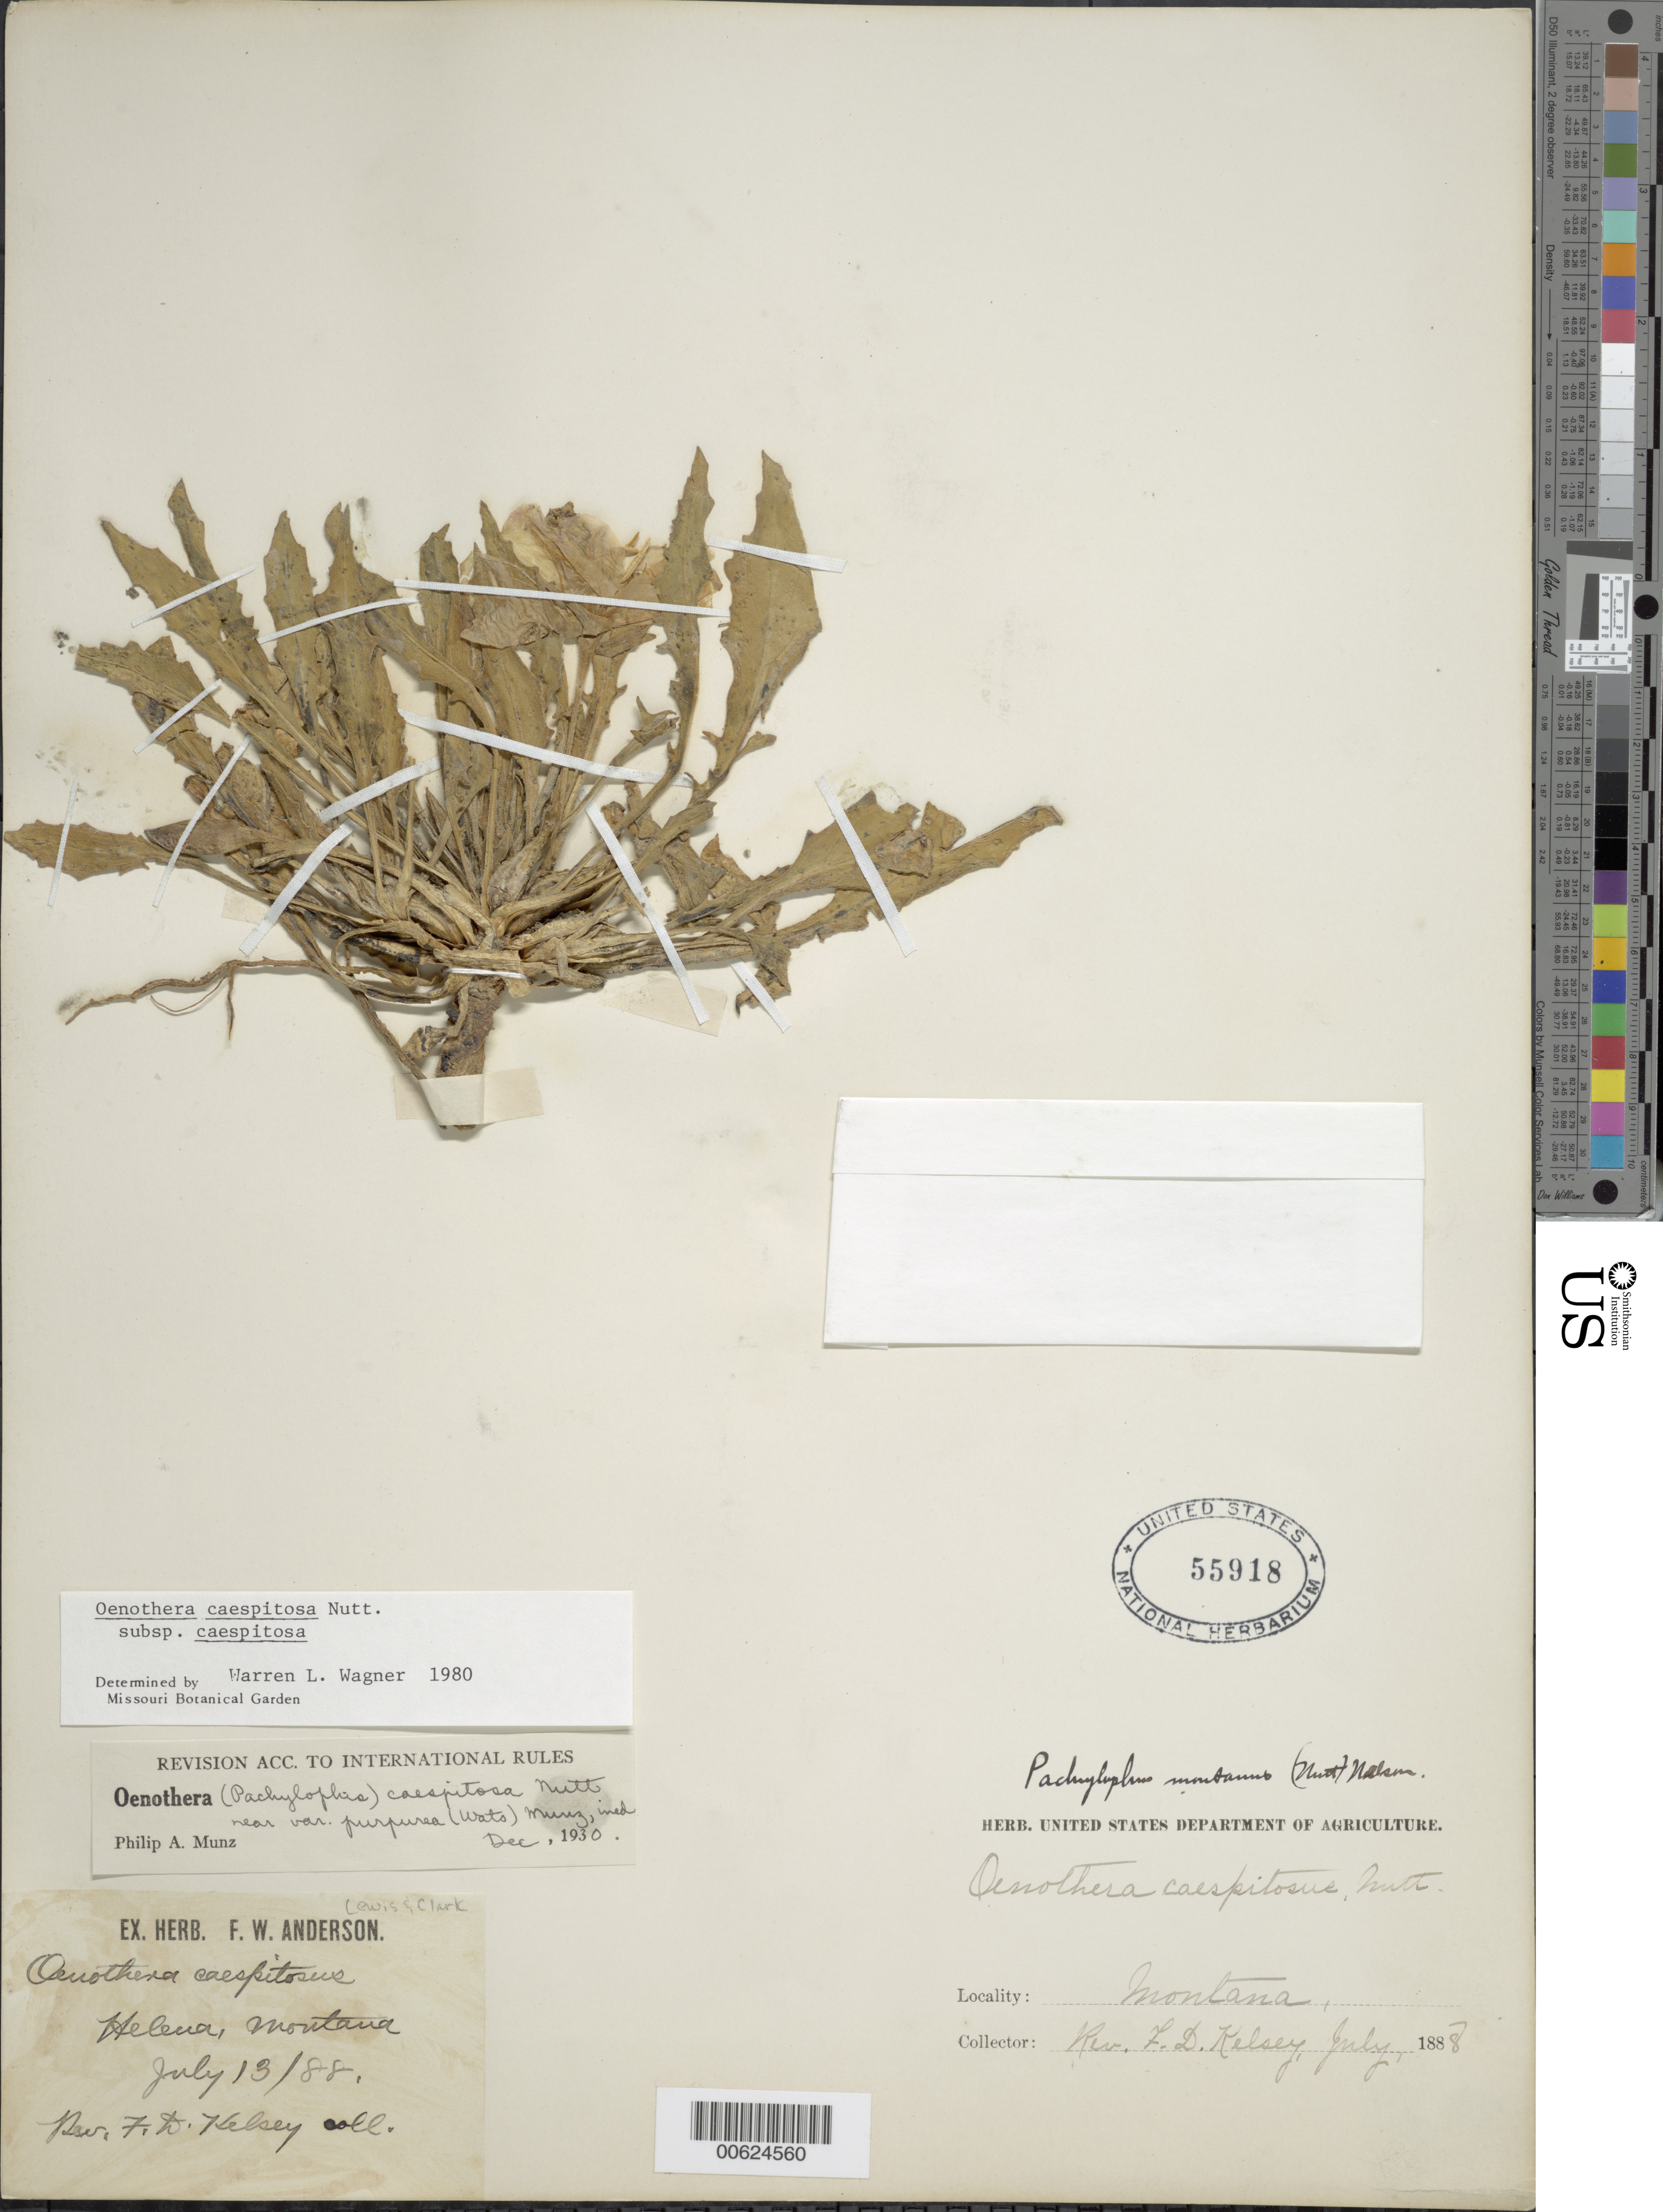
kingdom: Plantae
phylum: Tracheophyta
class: Magnoliopsida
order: Myrtales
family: Onagraceae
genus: Oenothera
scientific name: Oenothera cespitosa subsp. cespitosa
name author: Nutt.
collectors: R. Kelsey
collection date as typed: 13 Jul 1888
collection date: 1888-07-13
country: United States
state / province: Montana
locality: Helena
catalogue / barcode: US 55918